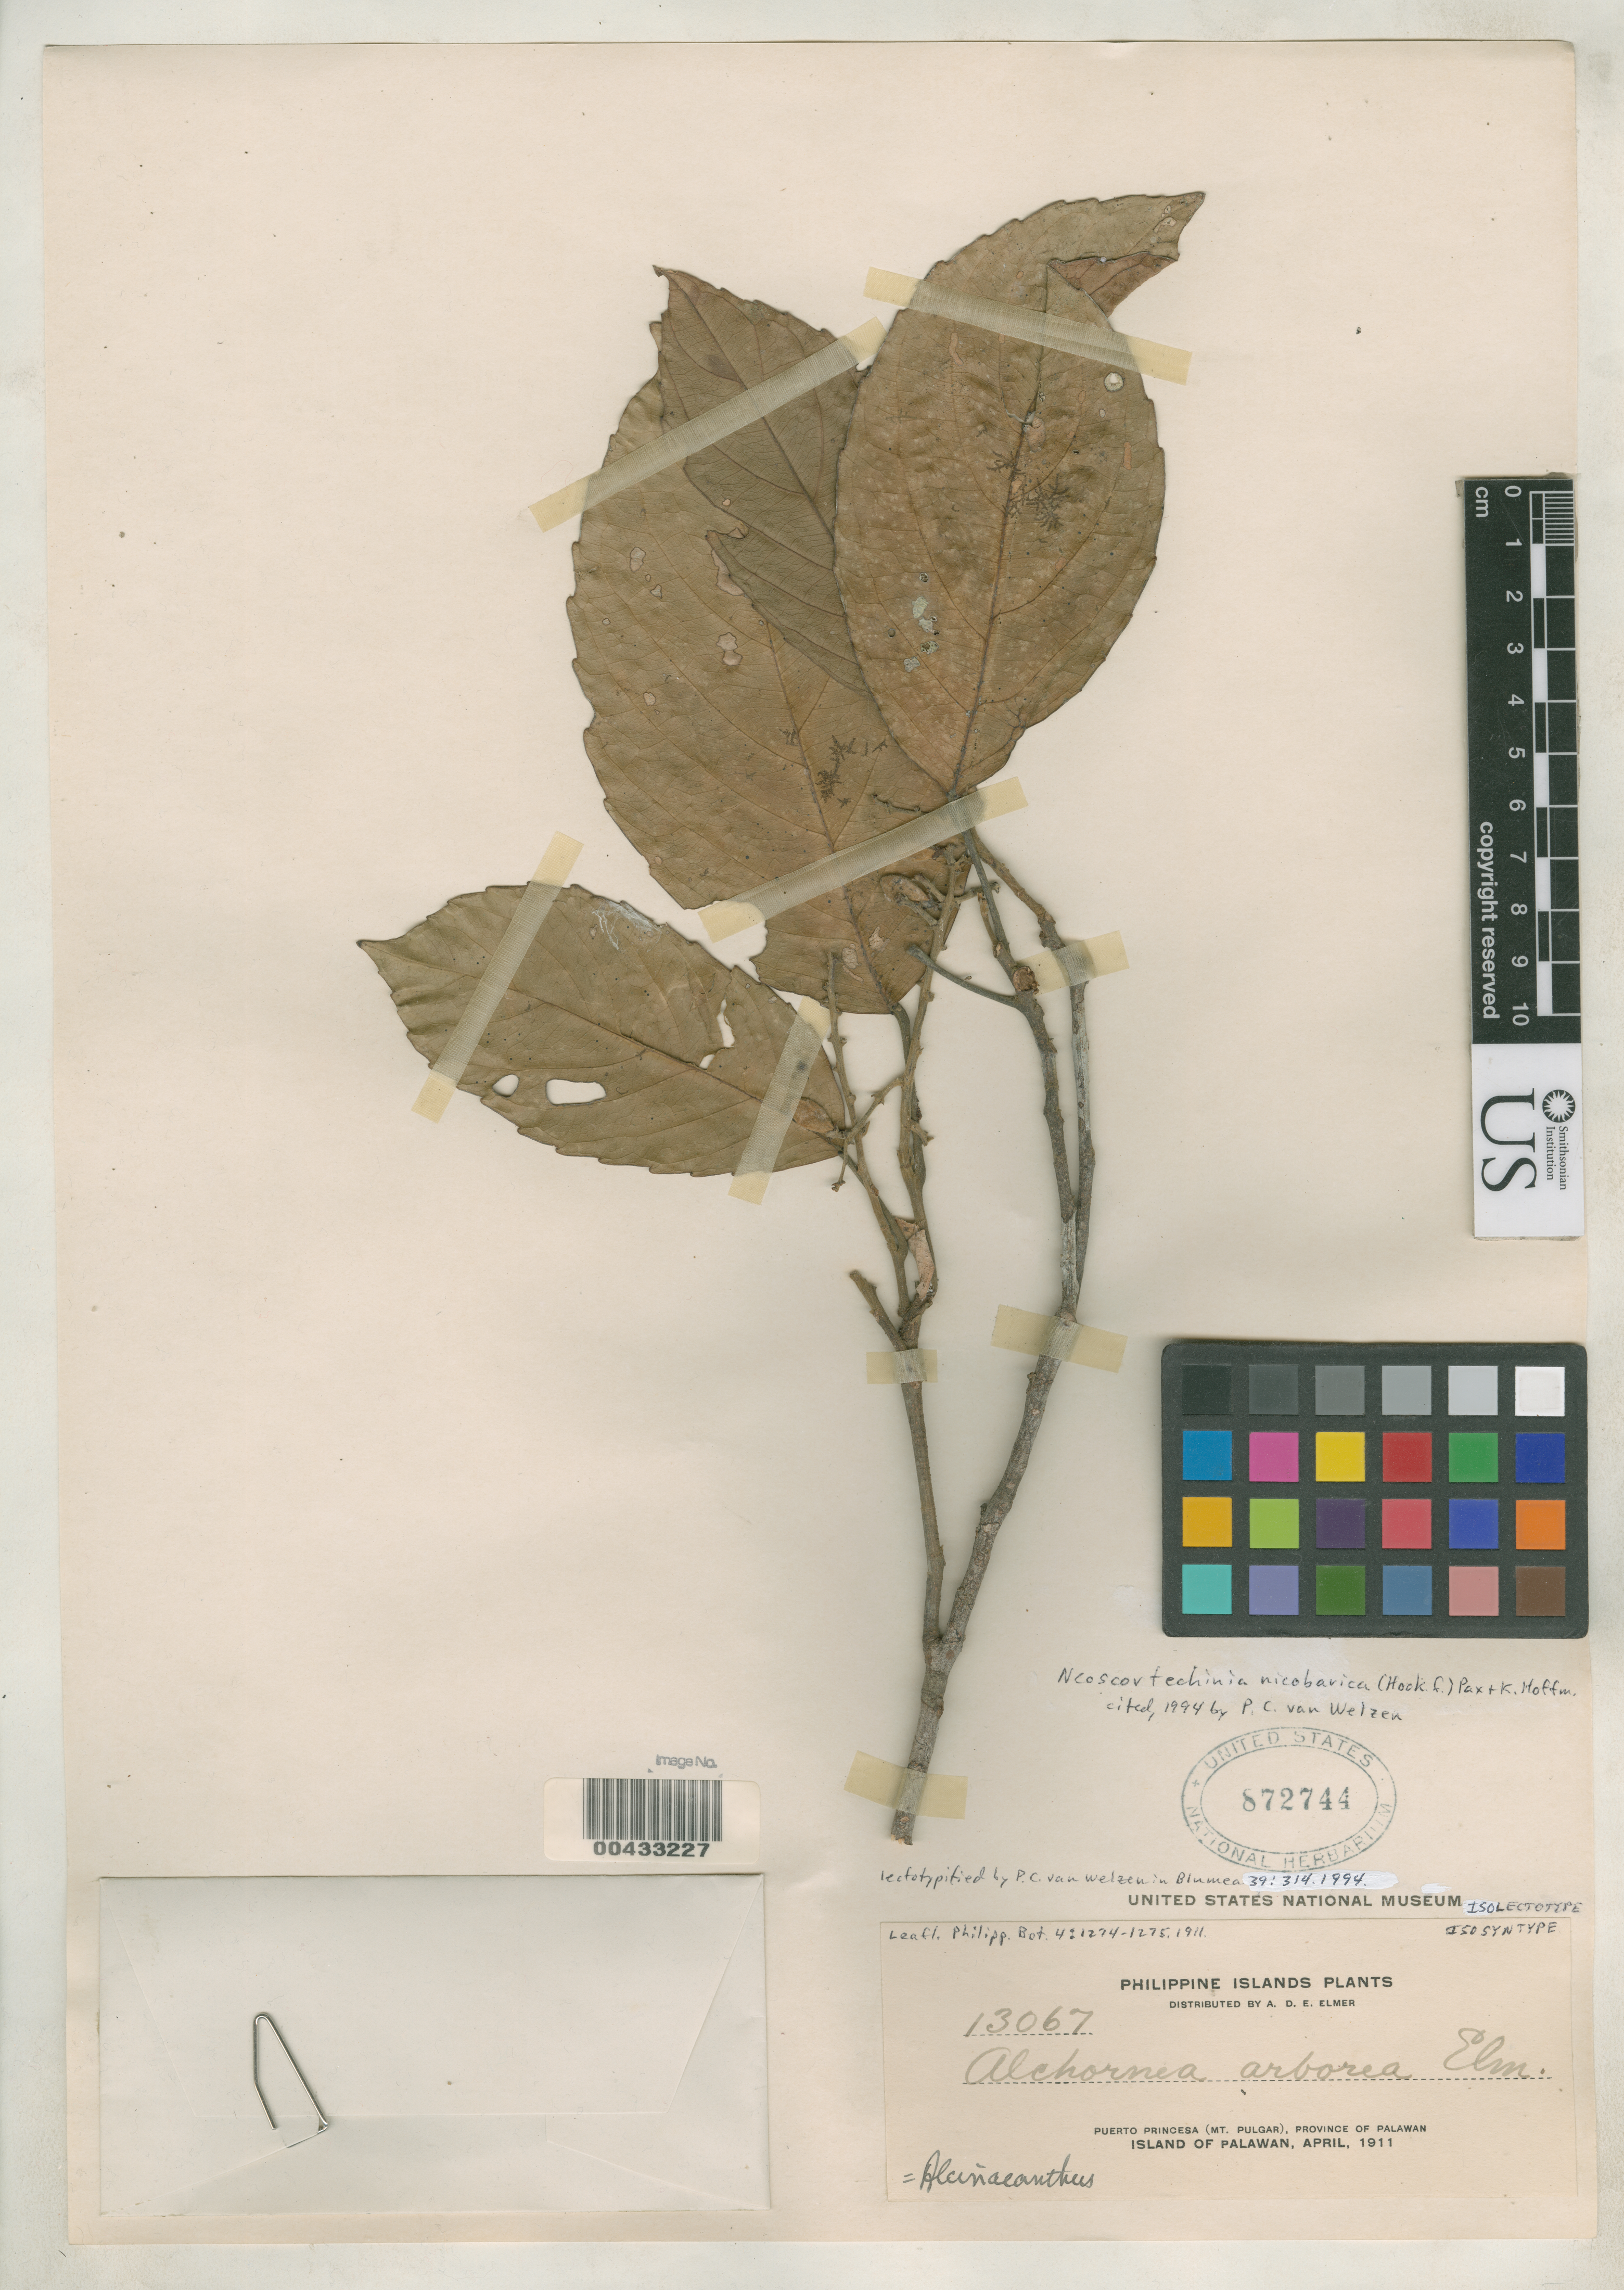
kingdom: Plantae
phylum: Tracheophyta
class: Magnoliopsida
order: Malpighiales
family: Euphorbiaceae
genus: Alchornea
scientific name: Alchornea arborea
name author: Elmer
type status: Isolectotype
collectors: A. D. E. Elmer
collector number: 13067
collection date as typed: Apr 1911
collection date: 1911-04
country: Philippines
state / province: Mimaropa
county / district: Palawan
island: Palawan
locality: Puerto Princesa, Mt. Pulgar.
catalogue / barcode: US 872744